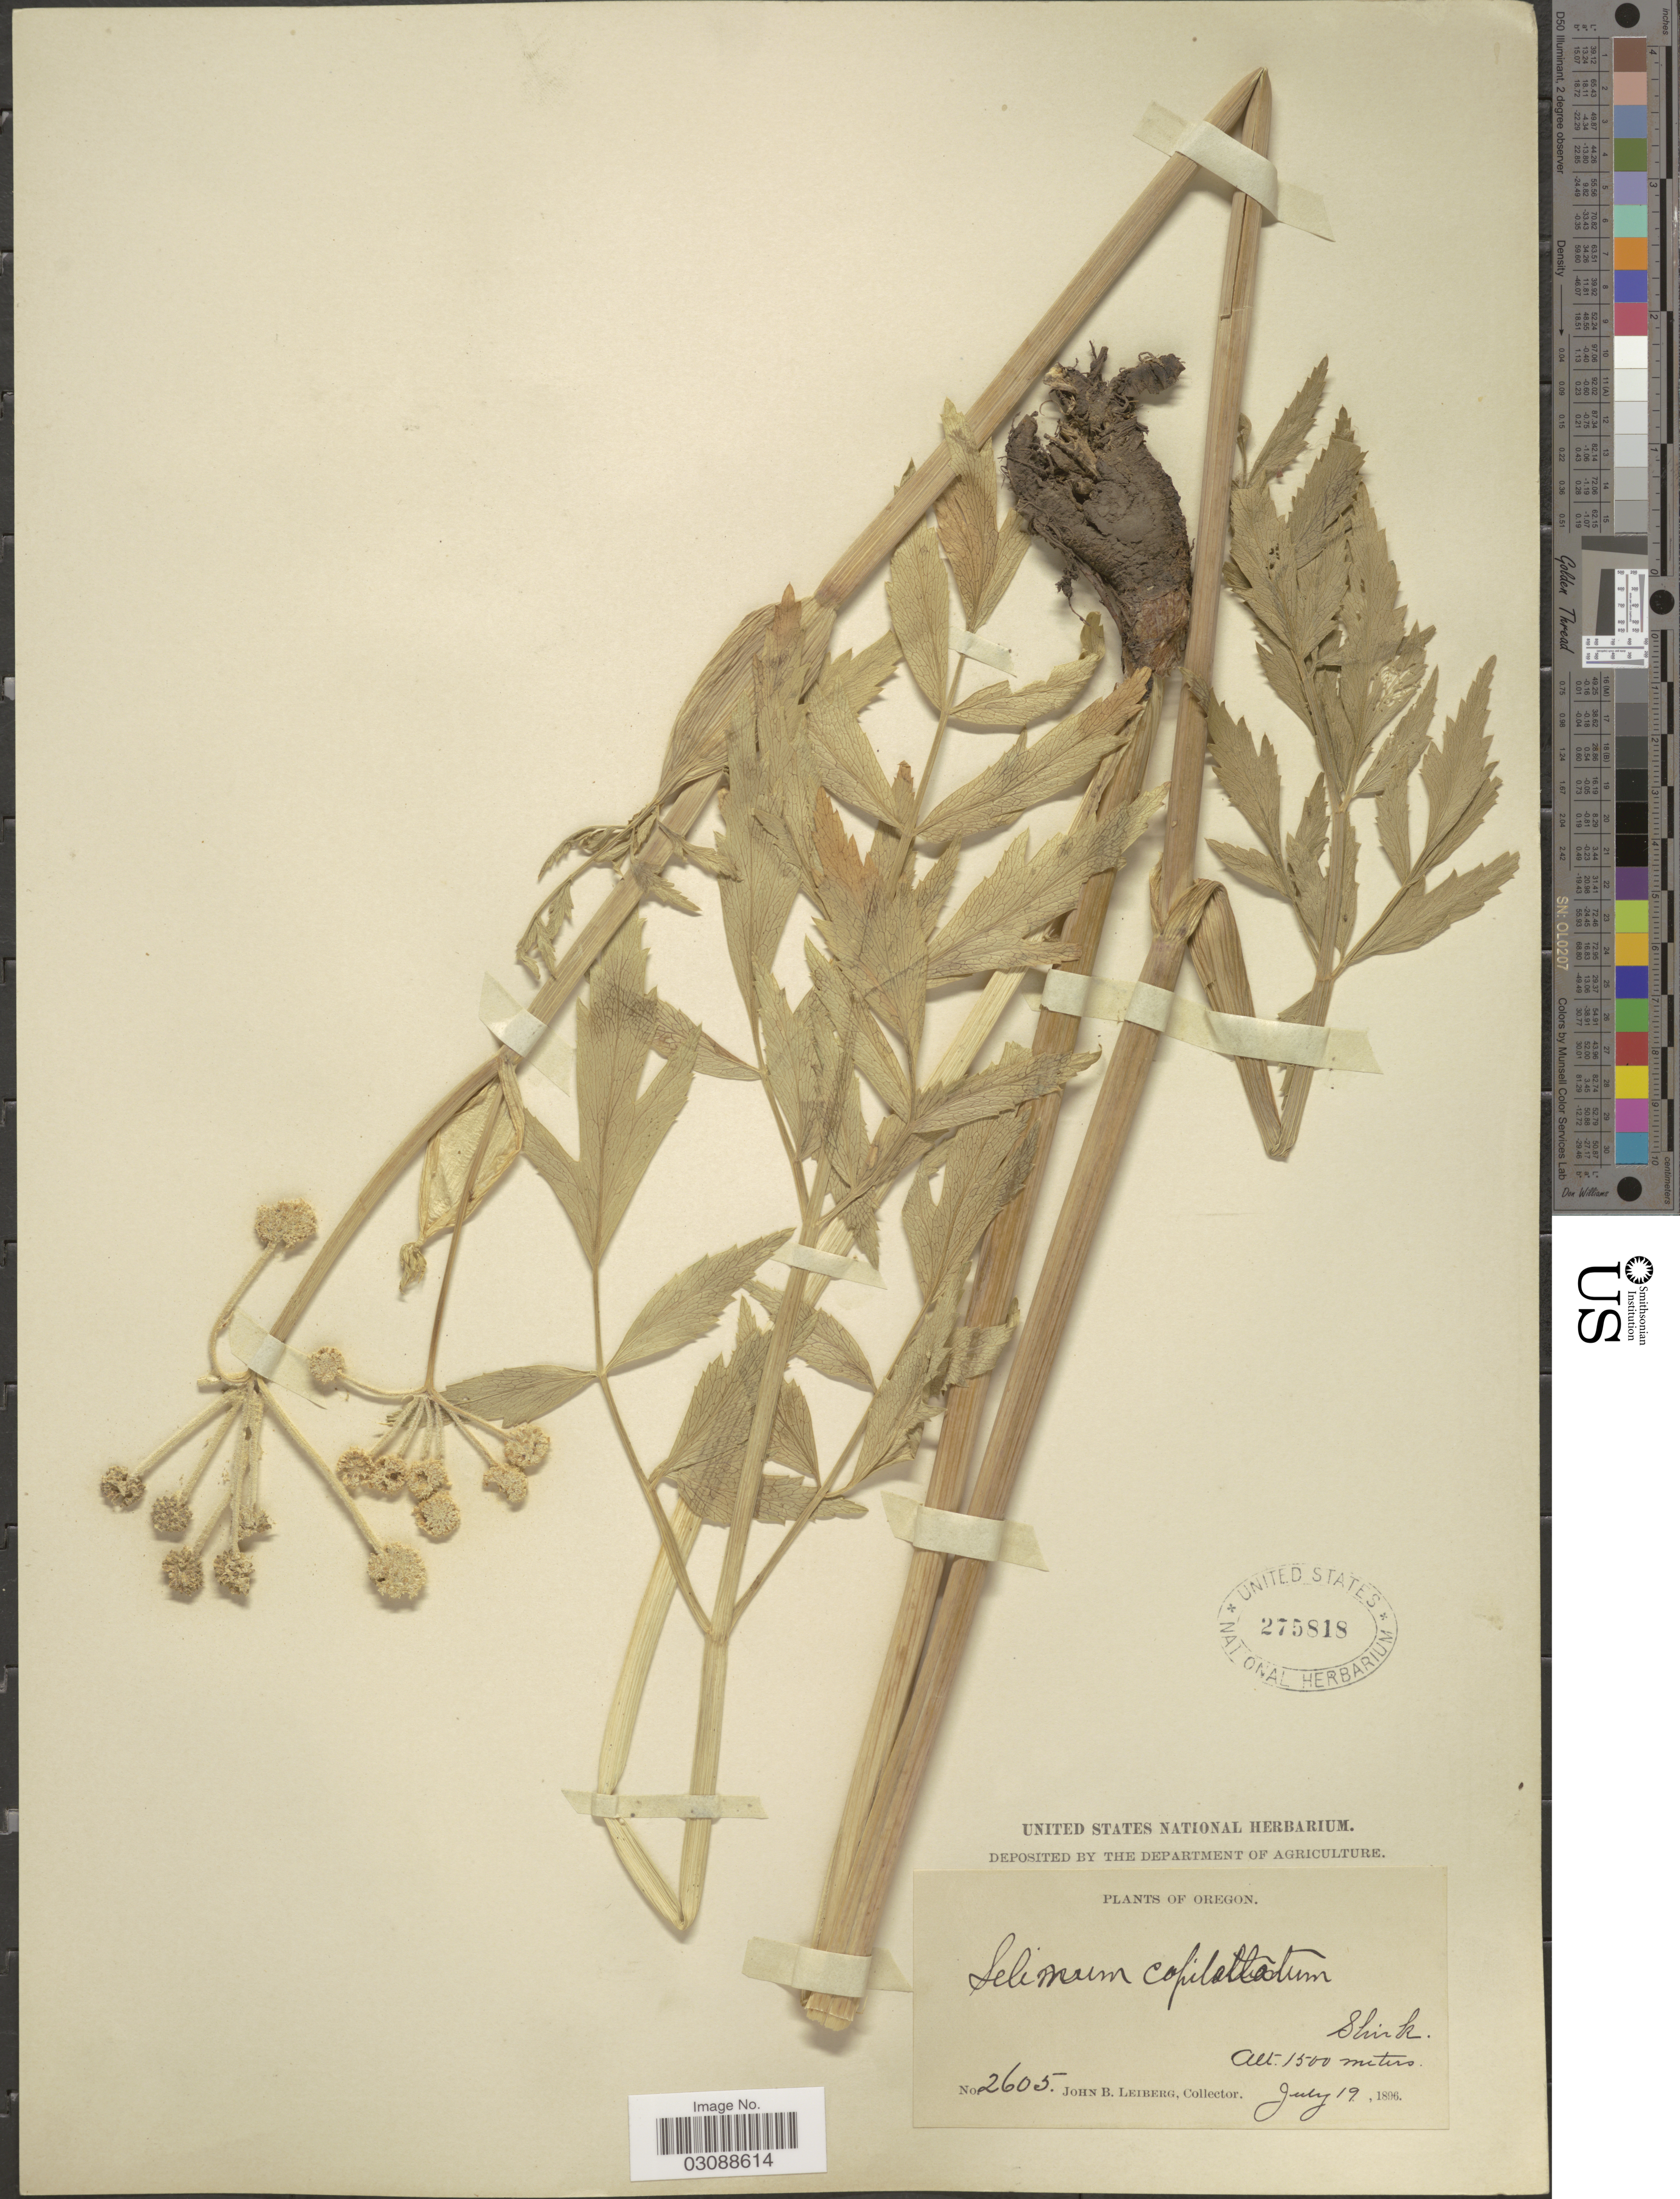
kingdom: Plantae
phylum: Tracheophyta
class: Magnoliopsida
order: Apiales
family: Apiaceae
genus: Sphenosciadium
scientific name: Sphenosciadium capitellatum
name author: A. Gray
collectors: J. B. Leiberg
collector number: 2605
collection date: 1896-07-19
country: United States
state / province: Oregon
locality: Shirk.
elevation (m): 1500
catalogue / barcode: US 275818